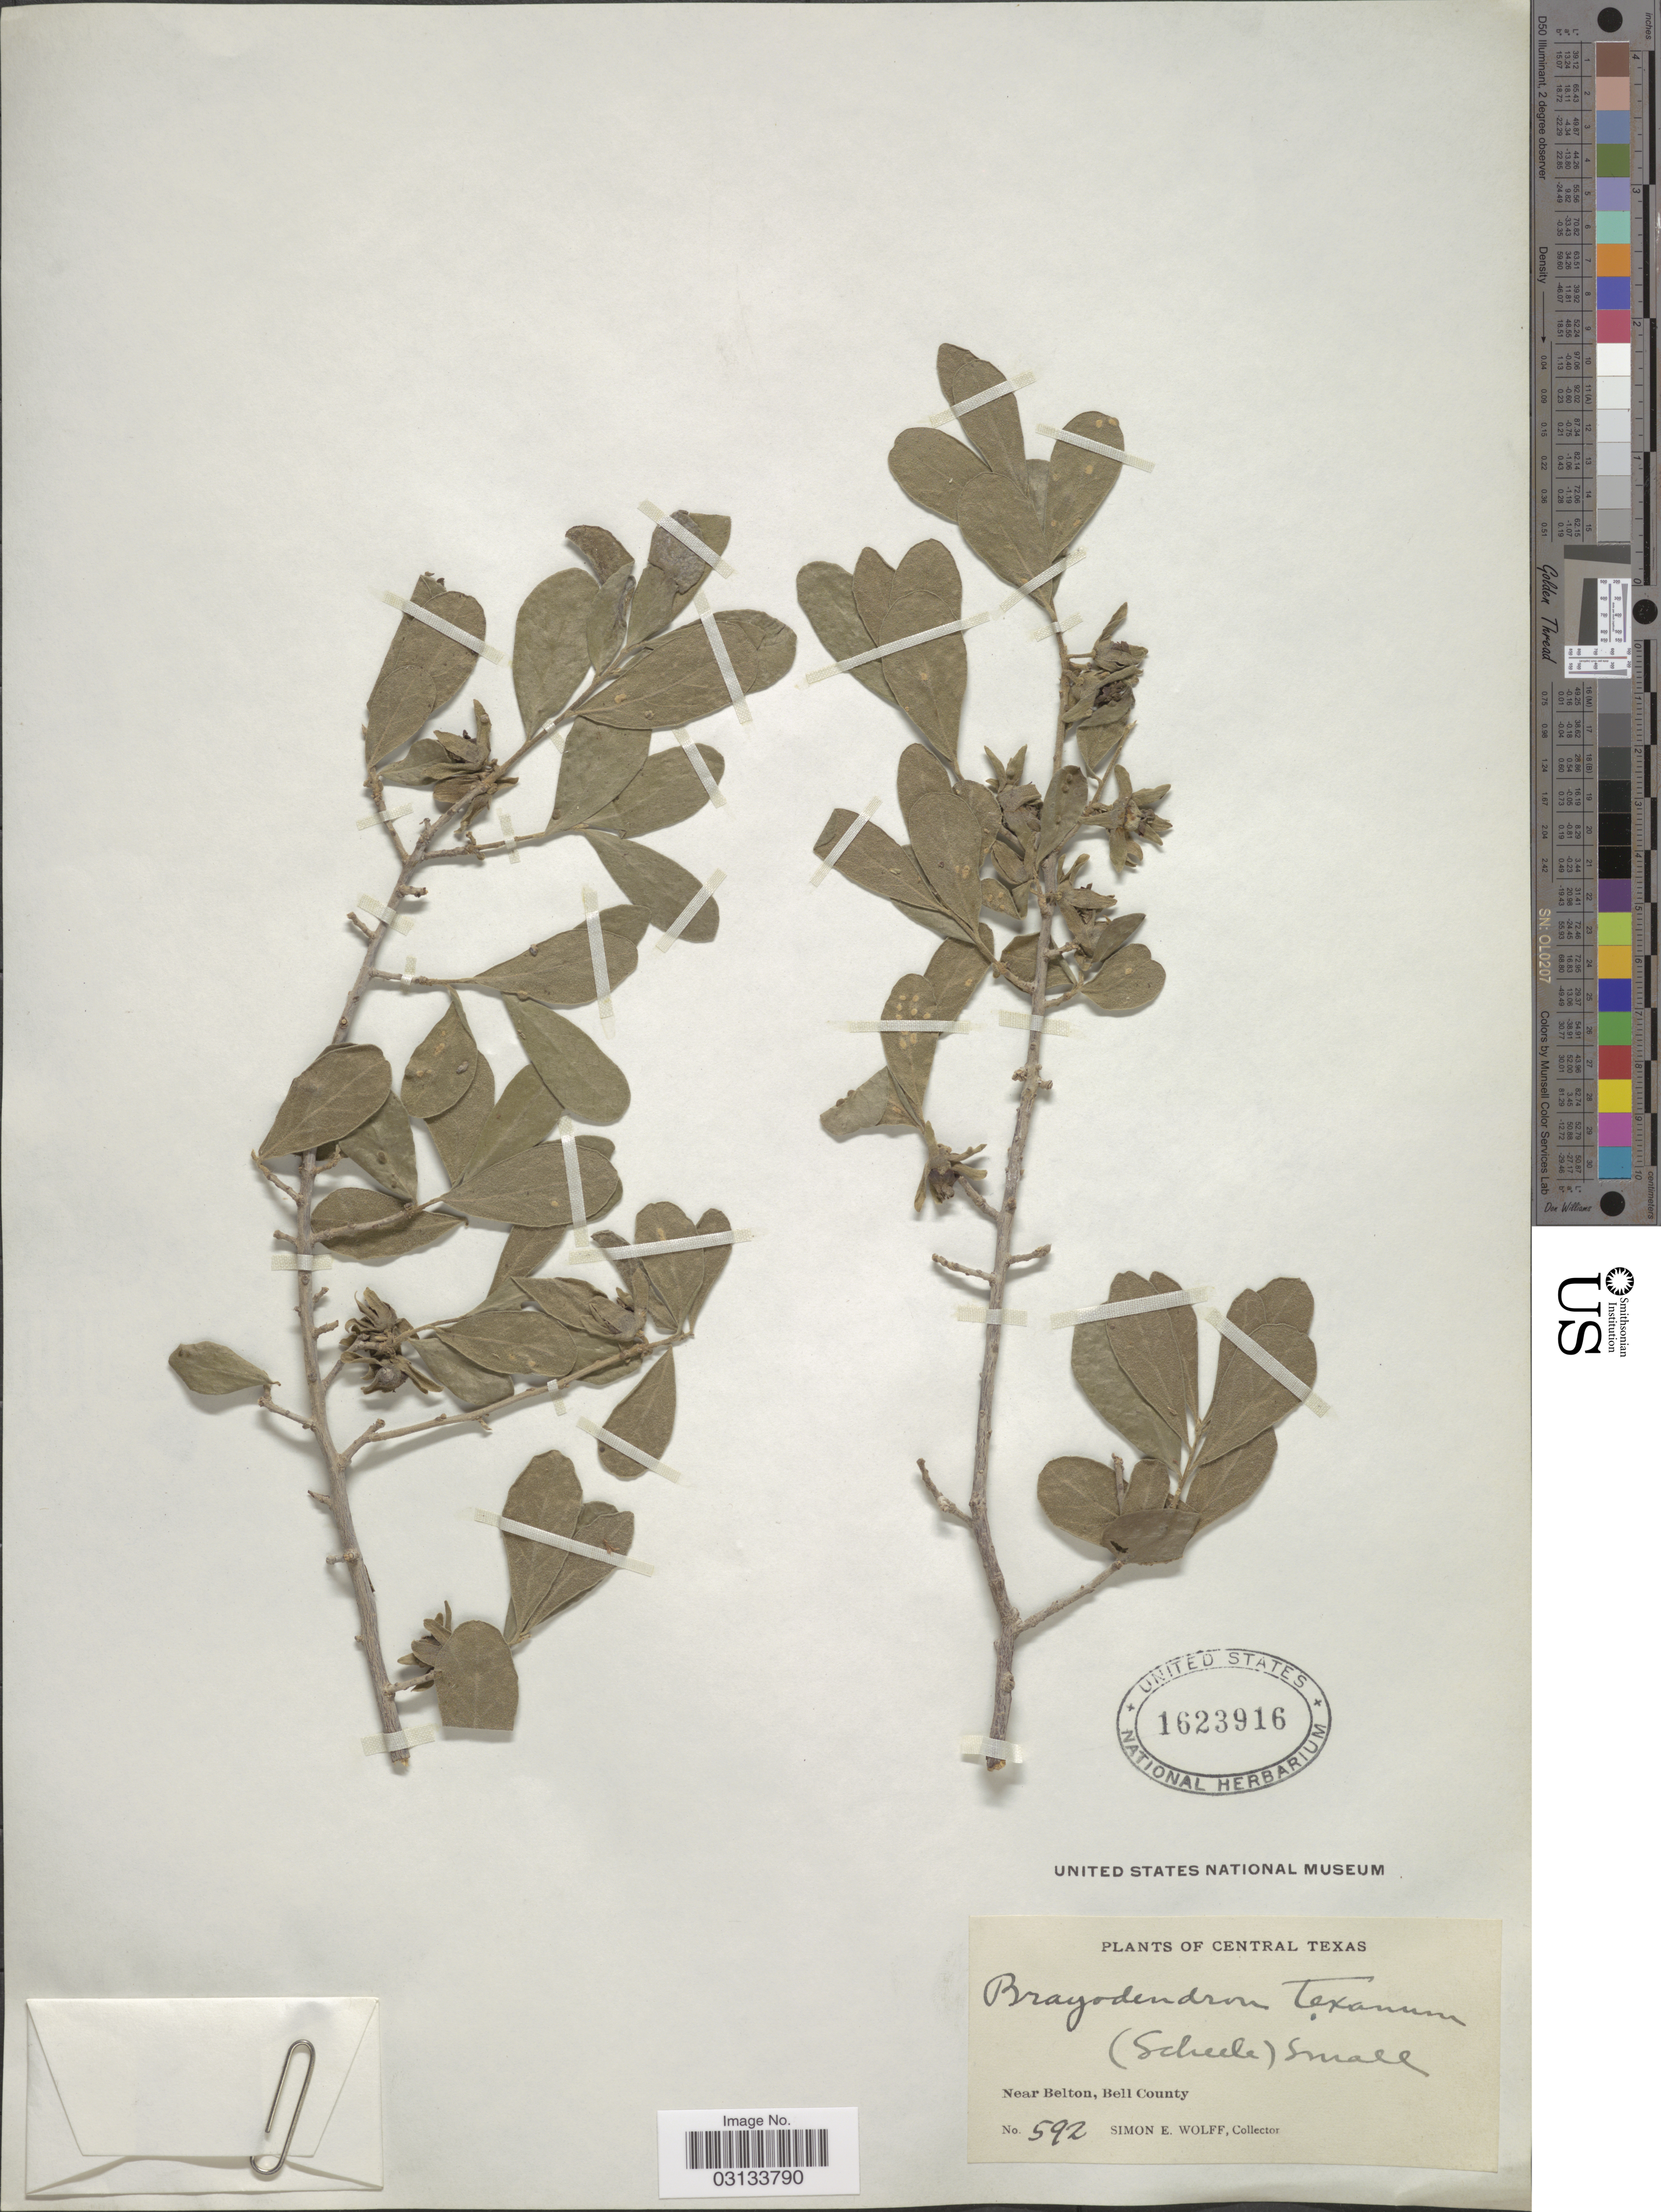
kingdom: Plantae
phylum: Tracheophyta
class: Magnoliopsida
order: Ericales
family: Ebenaceae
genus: Diospyros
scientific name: Diospyros texana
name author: Scheele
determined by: Strong, Mark T., (BOT), Smithsonian Institution - National Museum of Natural History (UNITED STATES)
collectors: S. E. Wolff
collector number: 592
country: United States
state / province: Texas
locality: Central Texas. Near Belton, Bell County.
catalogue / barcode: US 1623916